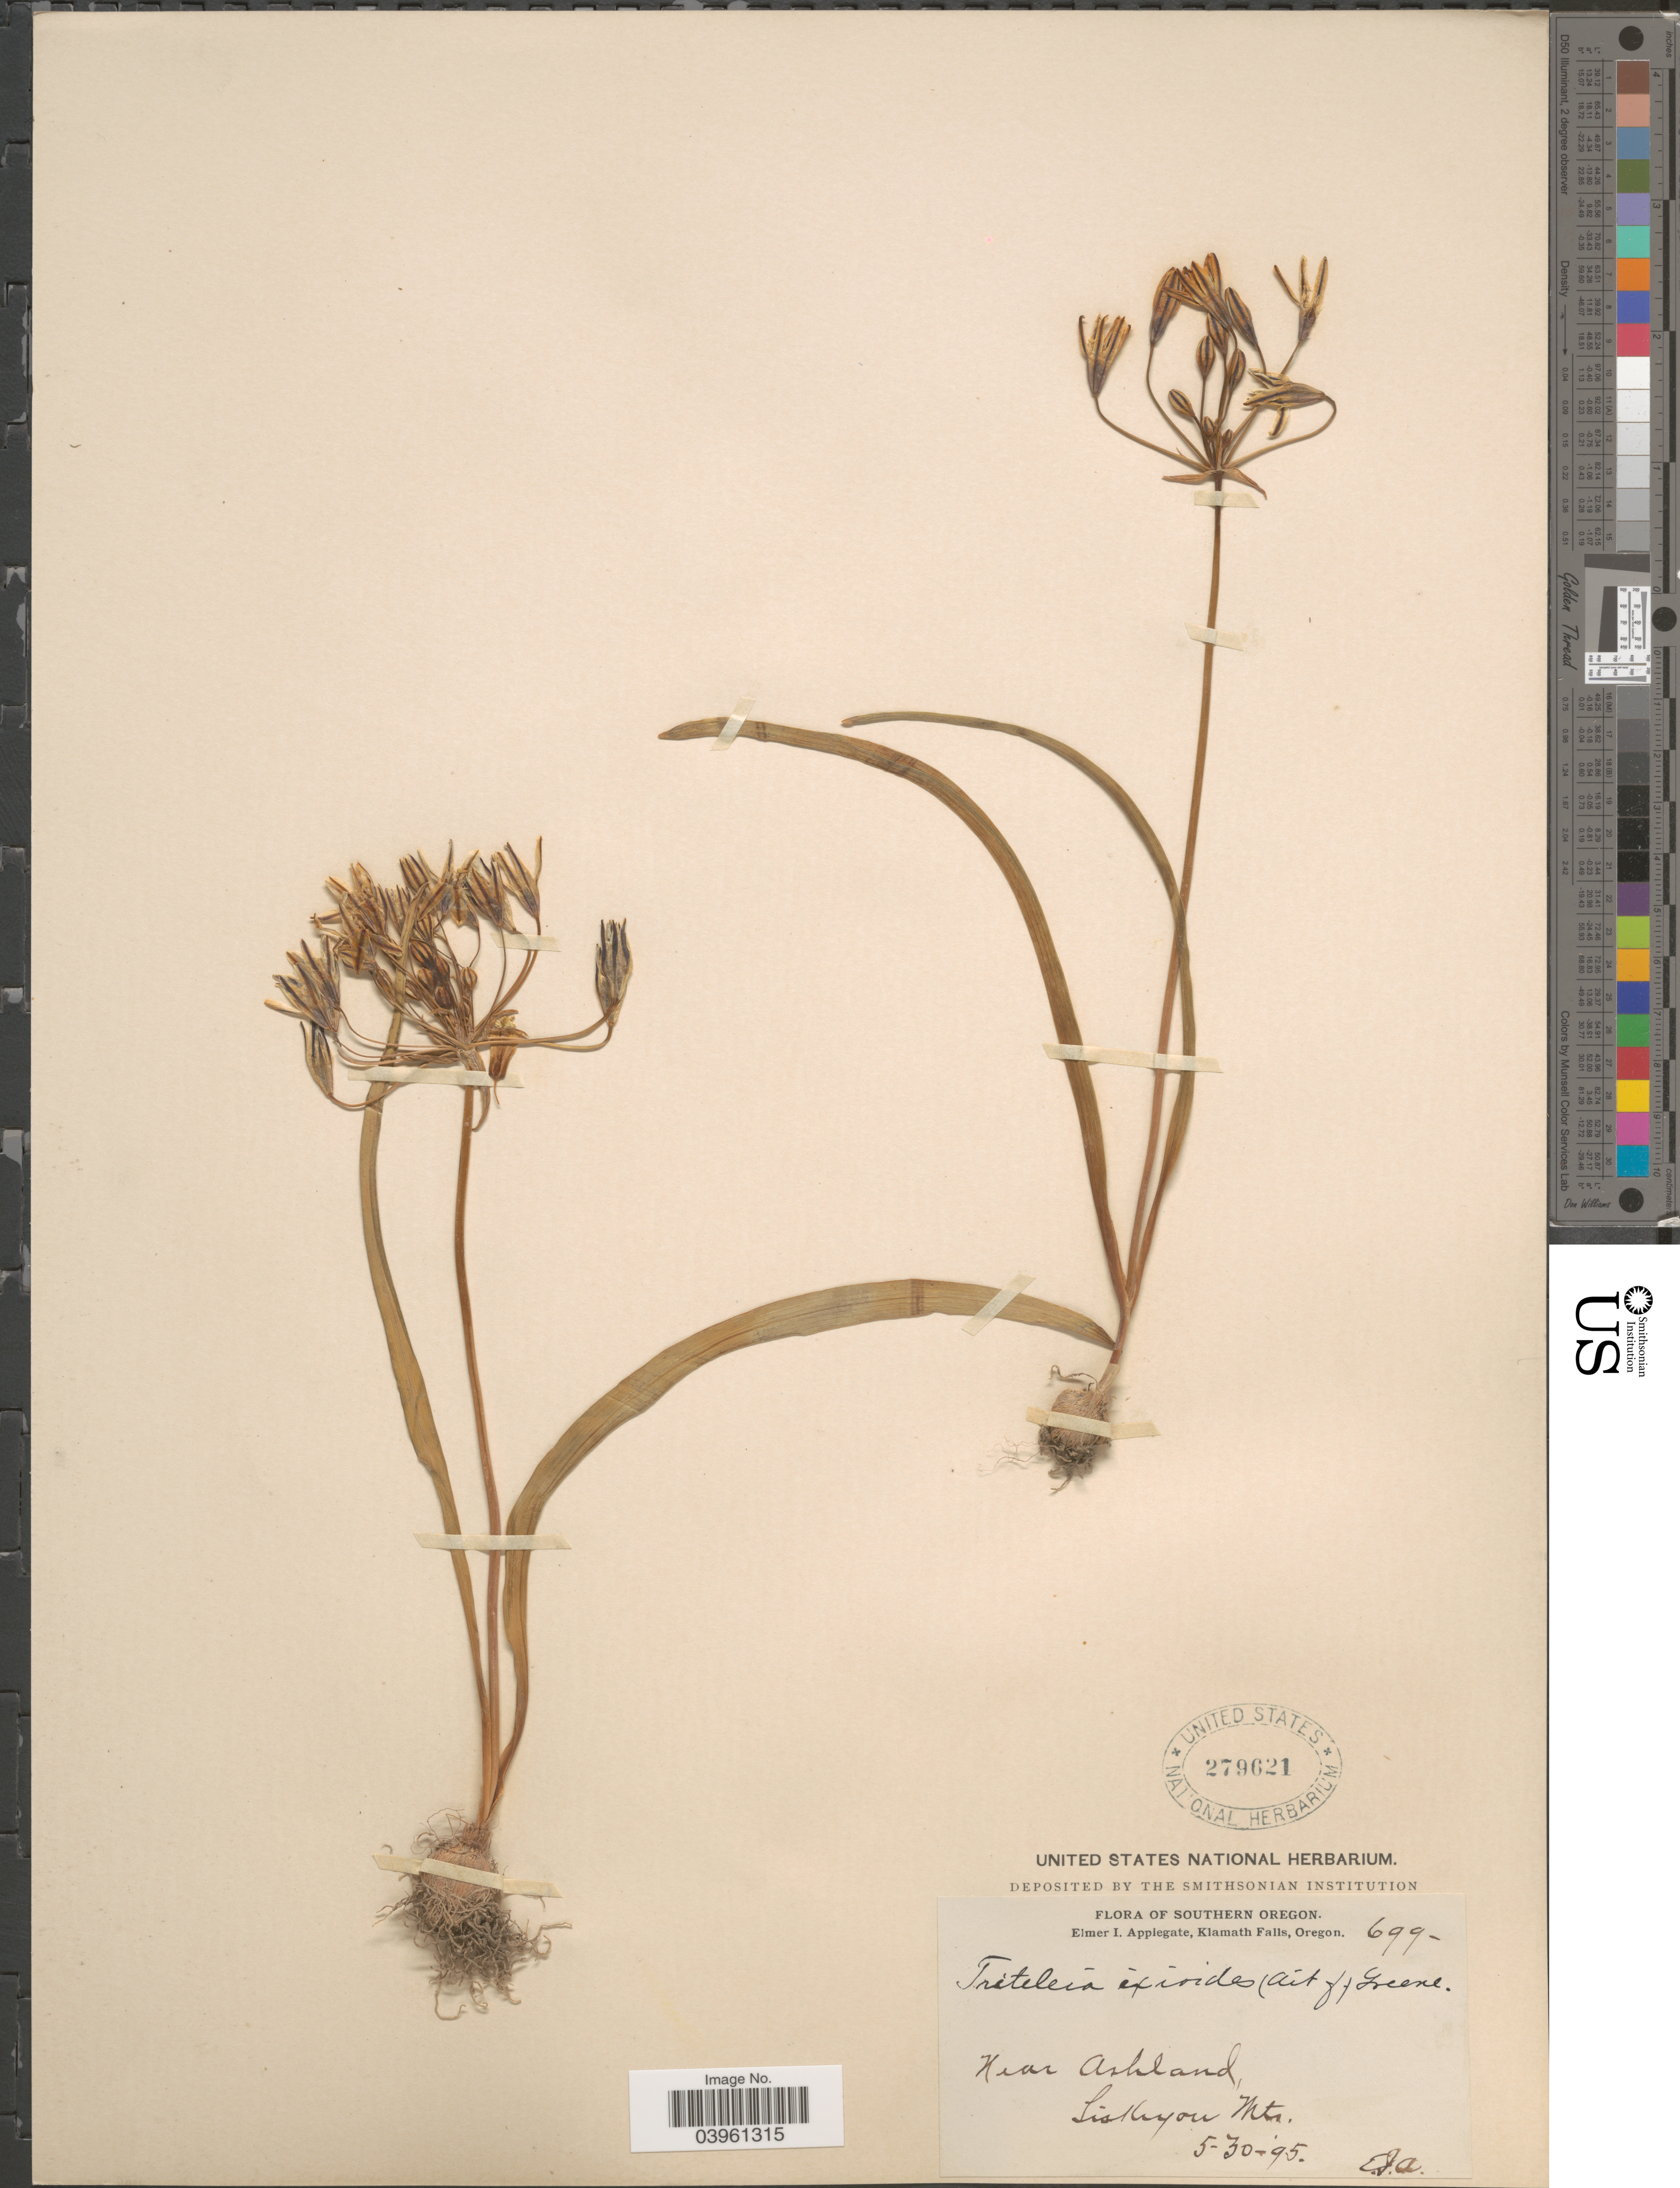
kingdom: Plantae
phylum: Tracheophyta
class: Liliopsida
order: Asparagales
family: Asparagaceae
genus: Triteleia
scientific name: Triteleia hendersonii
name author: Greene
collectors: E. I. Applegate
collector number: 699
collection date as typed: Transcribed d/m/y: 30/5/95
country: United States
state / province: Oregon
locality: Southern Oregon. Klamath Falls. Near Ashland, Siskiyou Mts.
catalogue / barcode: US 279621